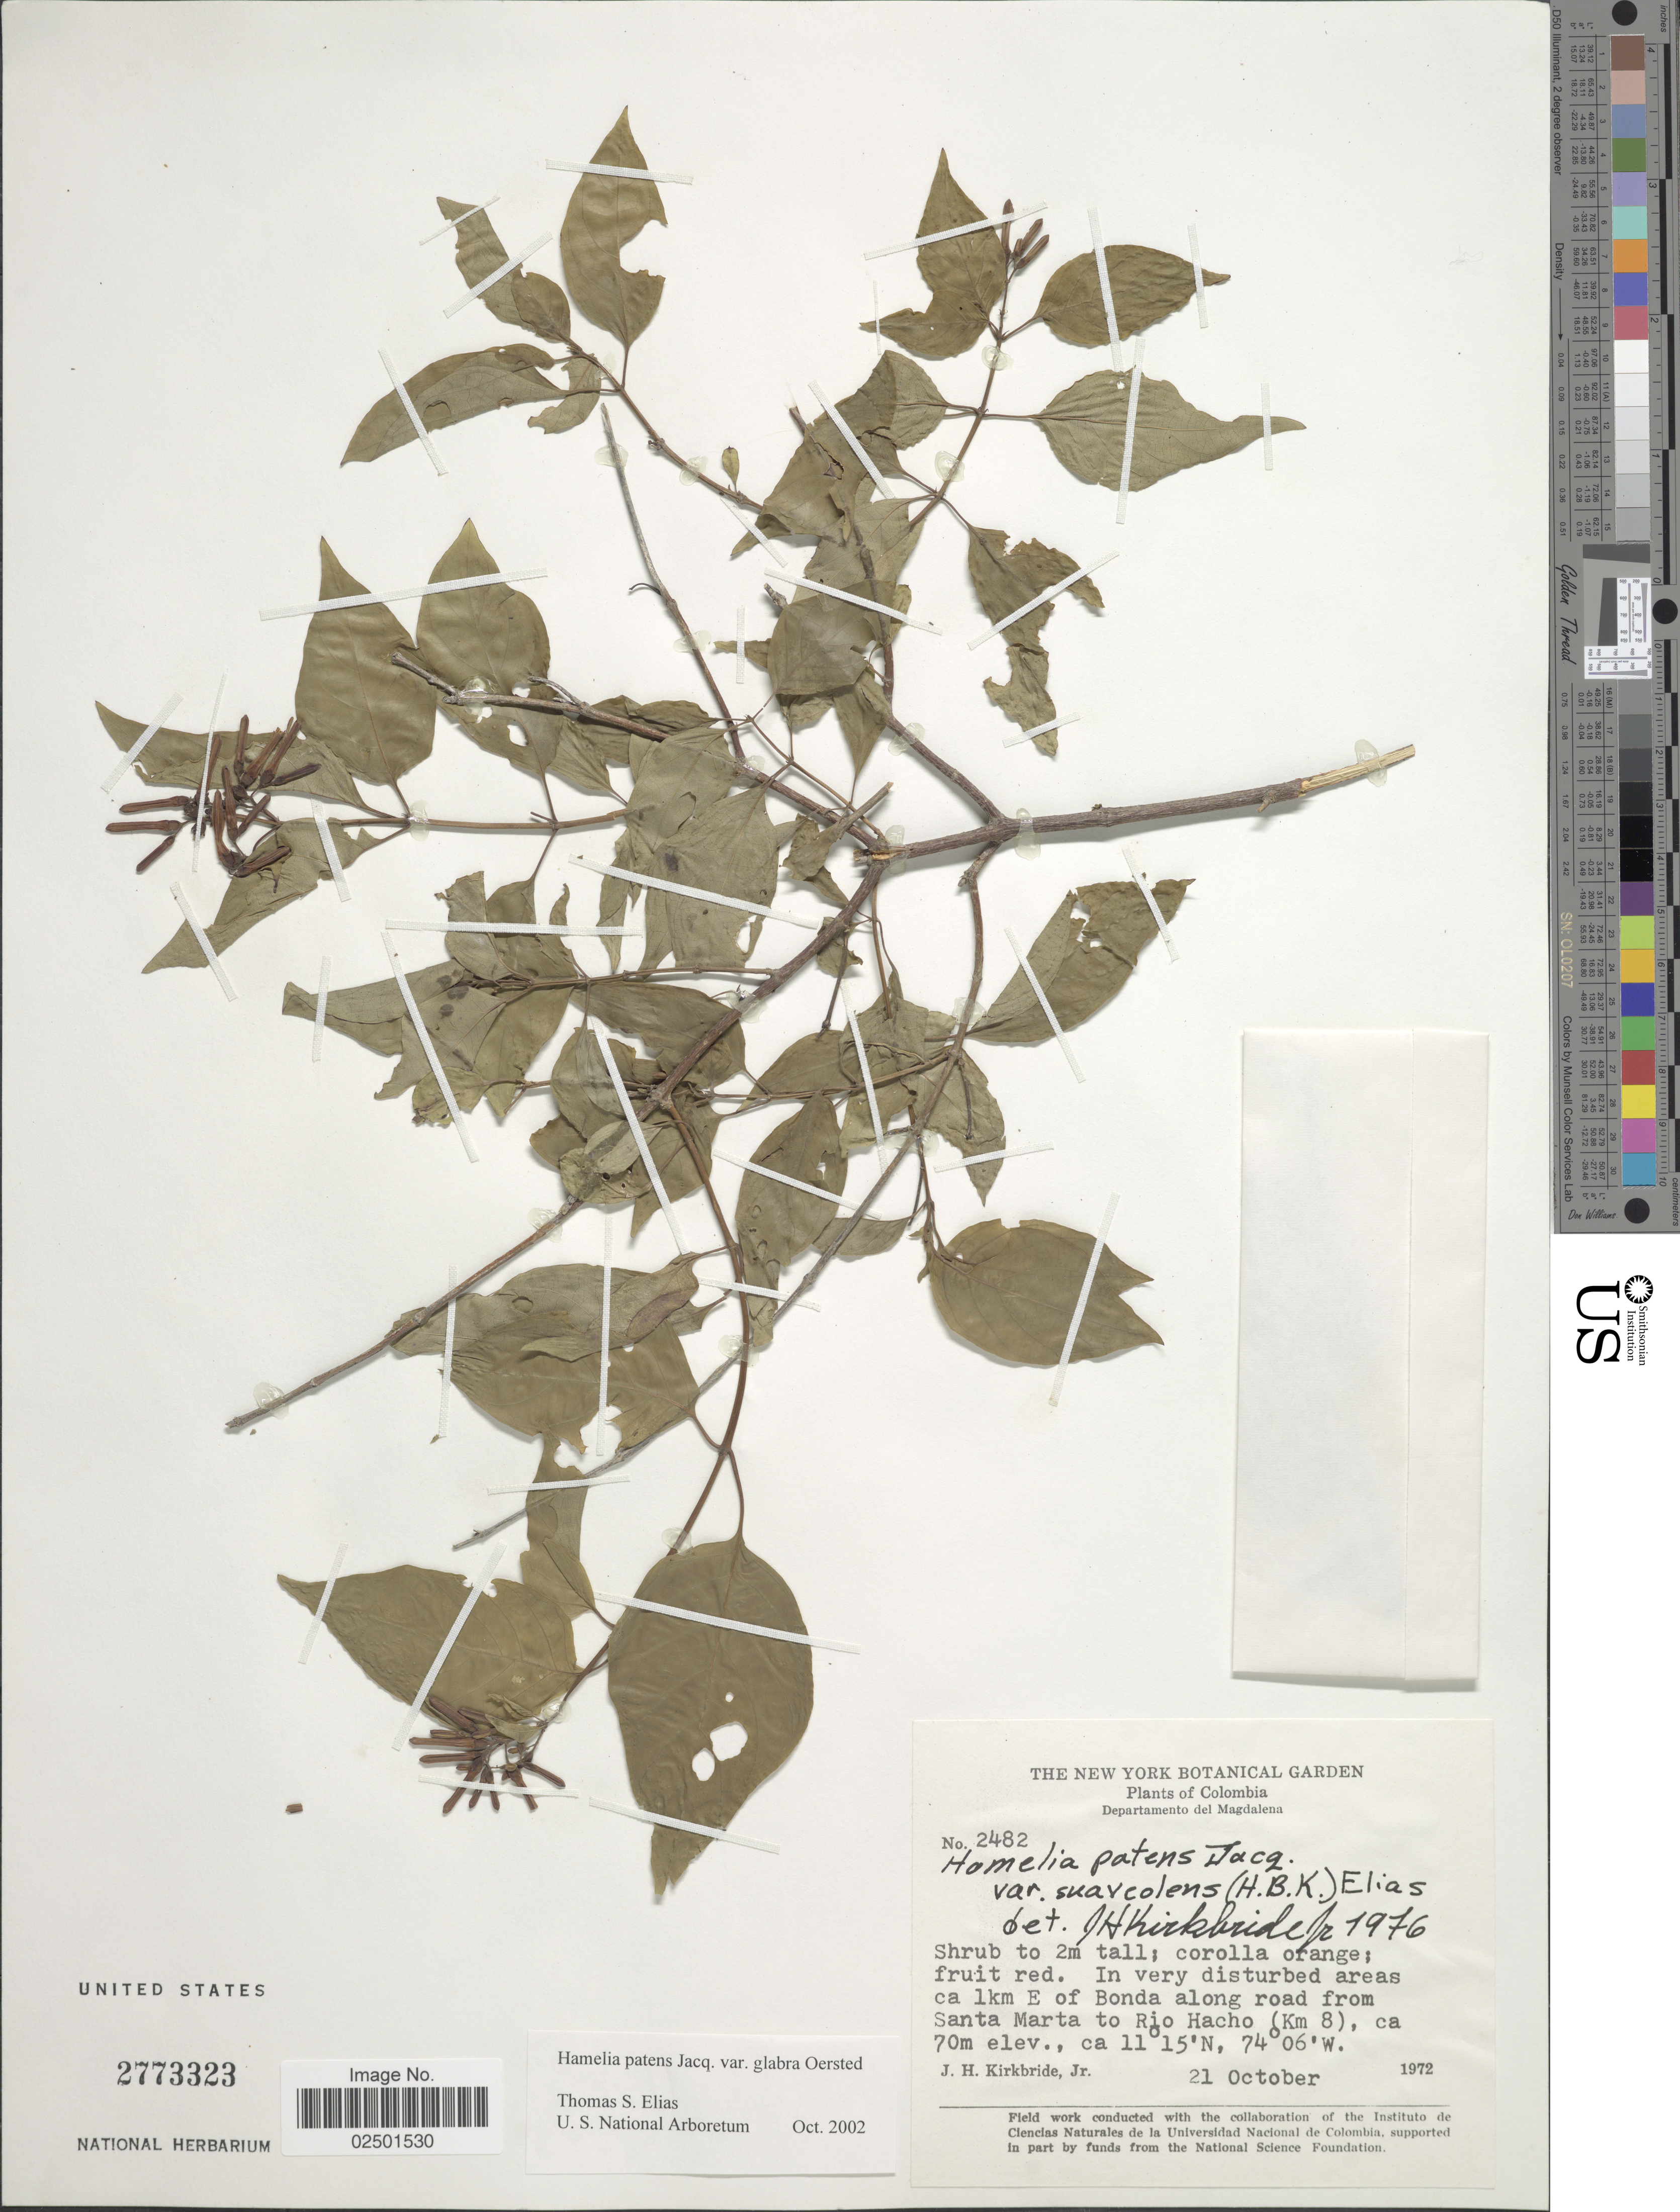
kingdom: Plantae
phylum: Tracheophyta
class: Magnoliopsida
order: Gentianales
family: Rubiaceae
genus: Hamelia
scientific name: Hamelia patens var. glabra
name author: Oerst.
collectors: J. H. Kirkbride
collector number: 2482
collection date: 1972-10-21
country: Colombia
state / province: Magdalena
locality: Departamento del Magdalena. Ca 1km E of Bonda along road from Santa Marta to Rio hacho (Km 8).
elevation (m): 70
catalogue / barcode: US 2773323